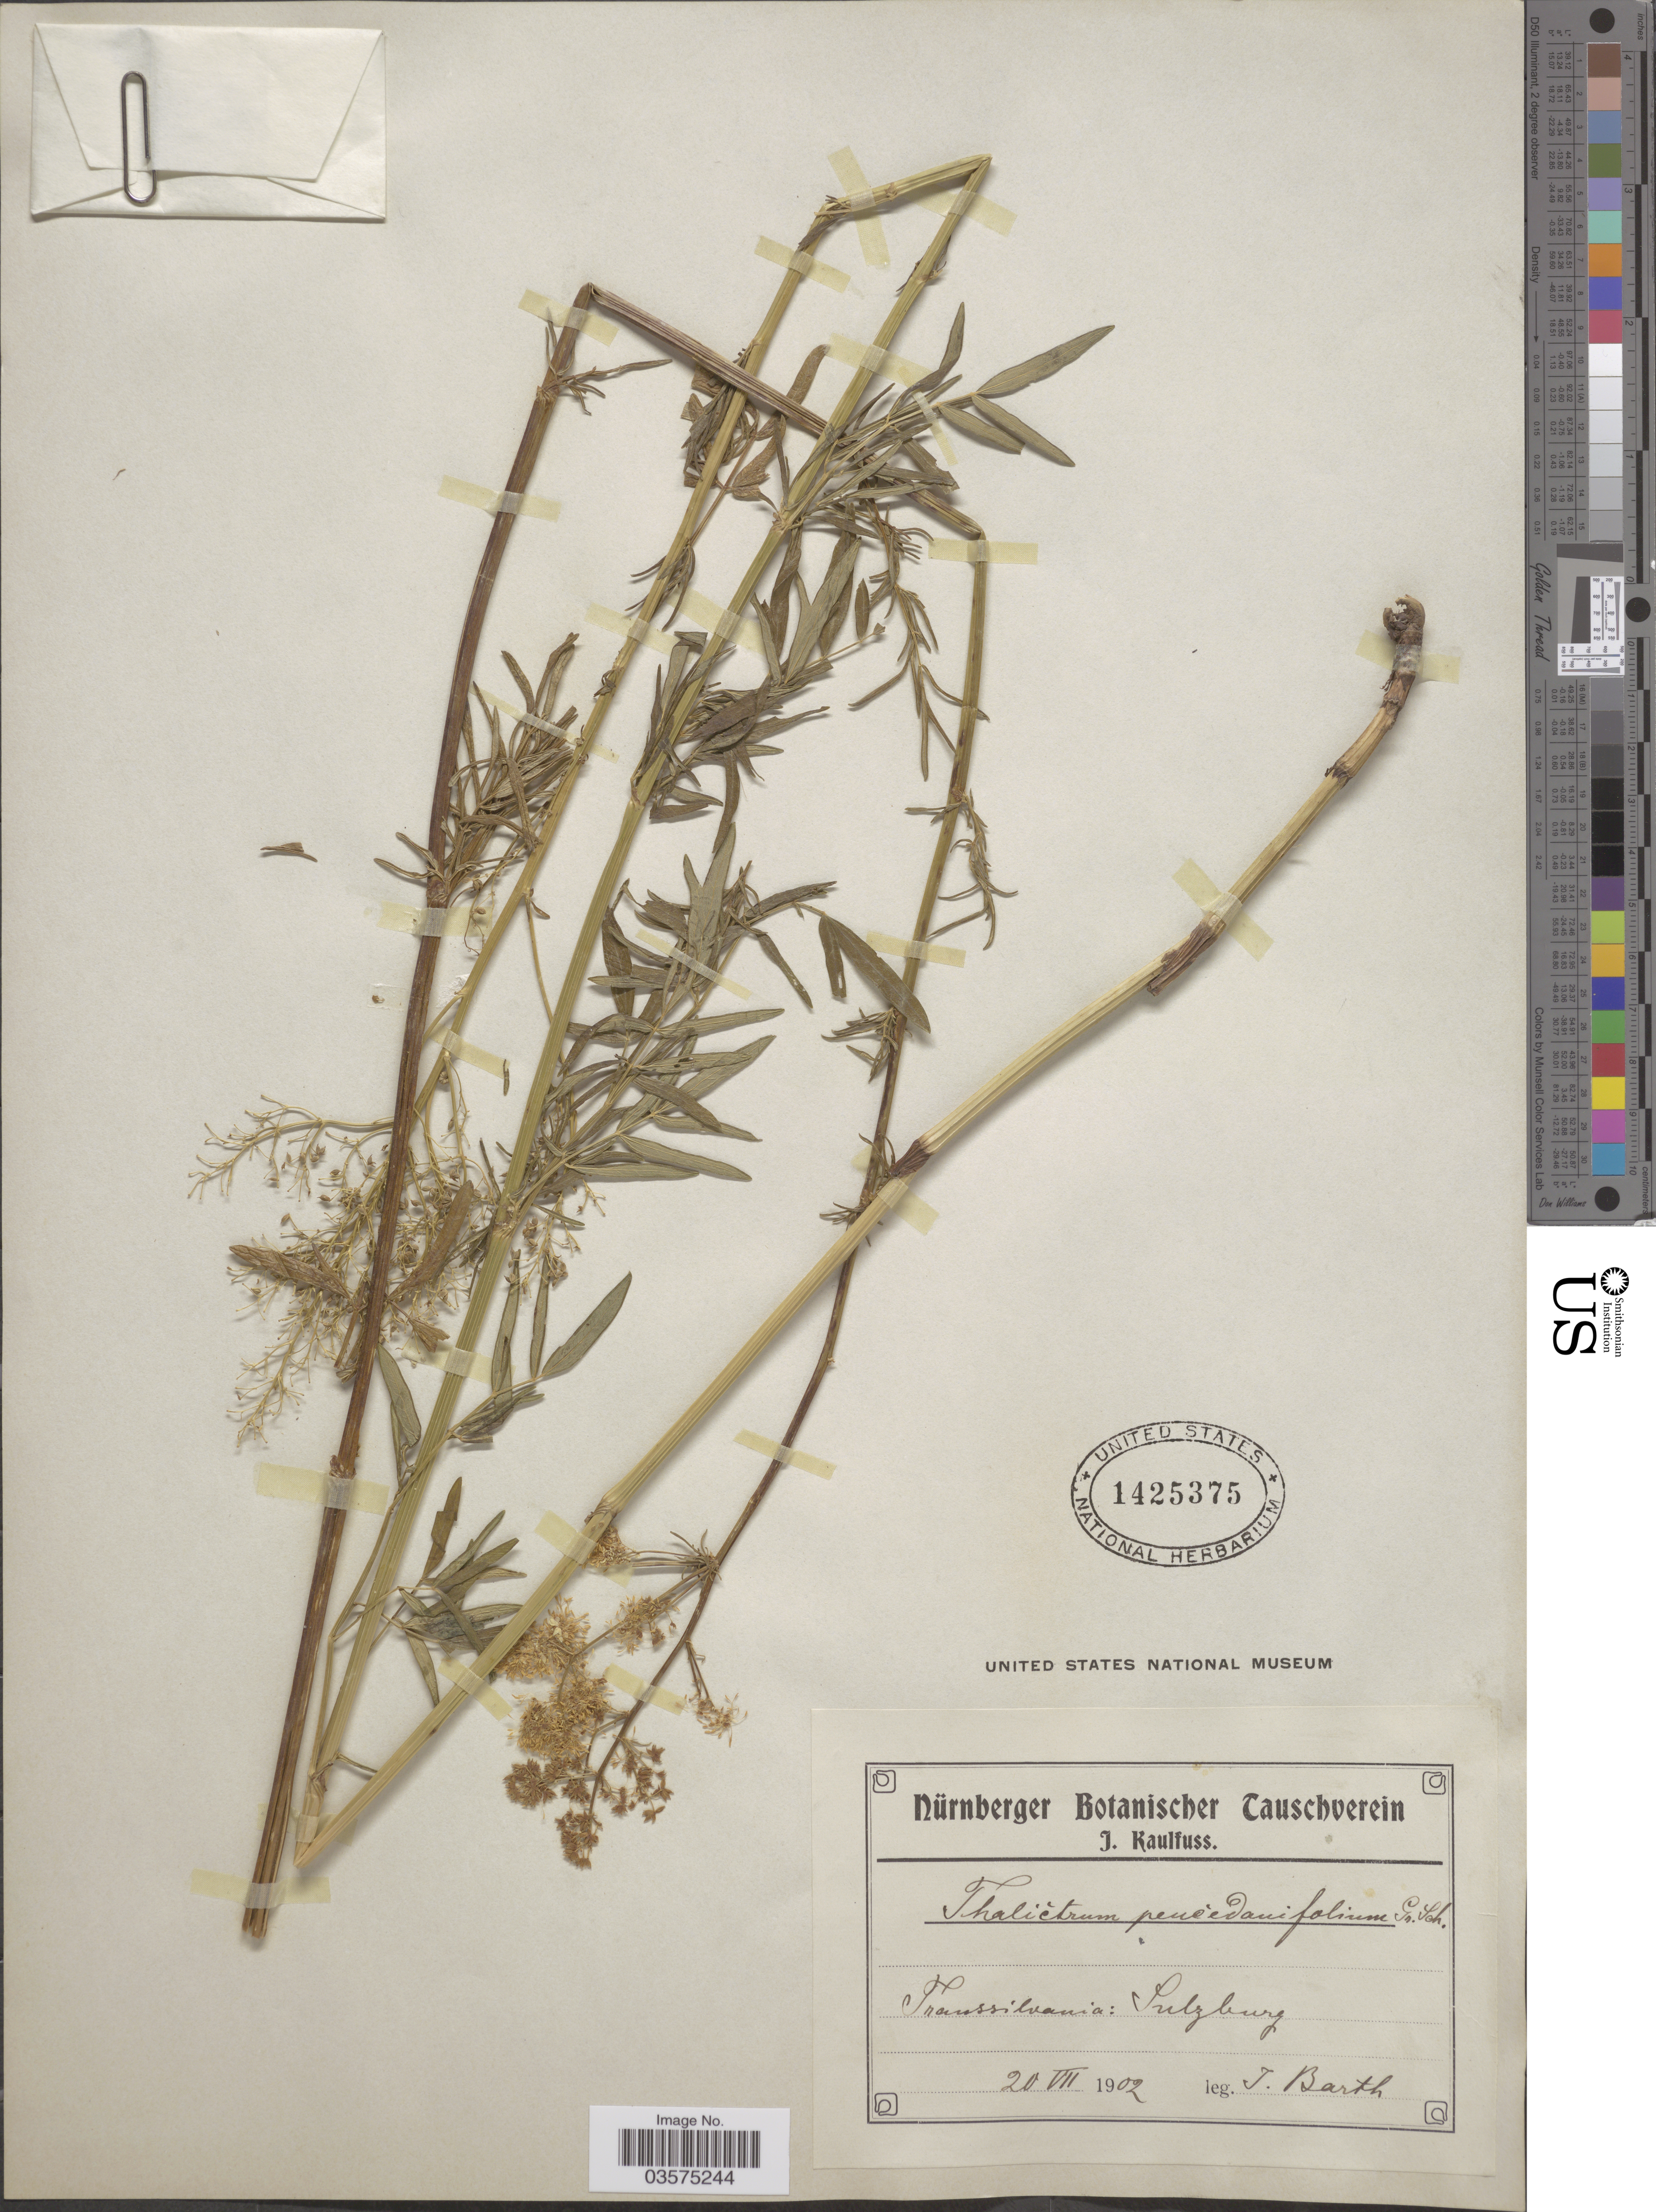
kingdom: Plantae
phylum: Tracheophyta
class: Magnoliopsida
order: Ranunculales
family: Ranunculaceae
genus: Thalictrum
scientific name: Thalictrum peucedanifolium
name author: Griseb. & Schenk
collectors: J. Barth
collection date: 1902-07-20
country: Romania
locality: Transsilvania: Salszburg.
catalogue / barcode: US 1425375